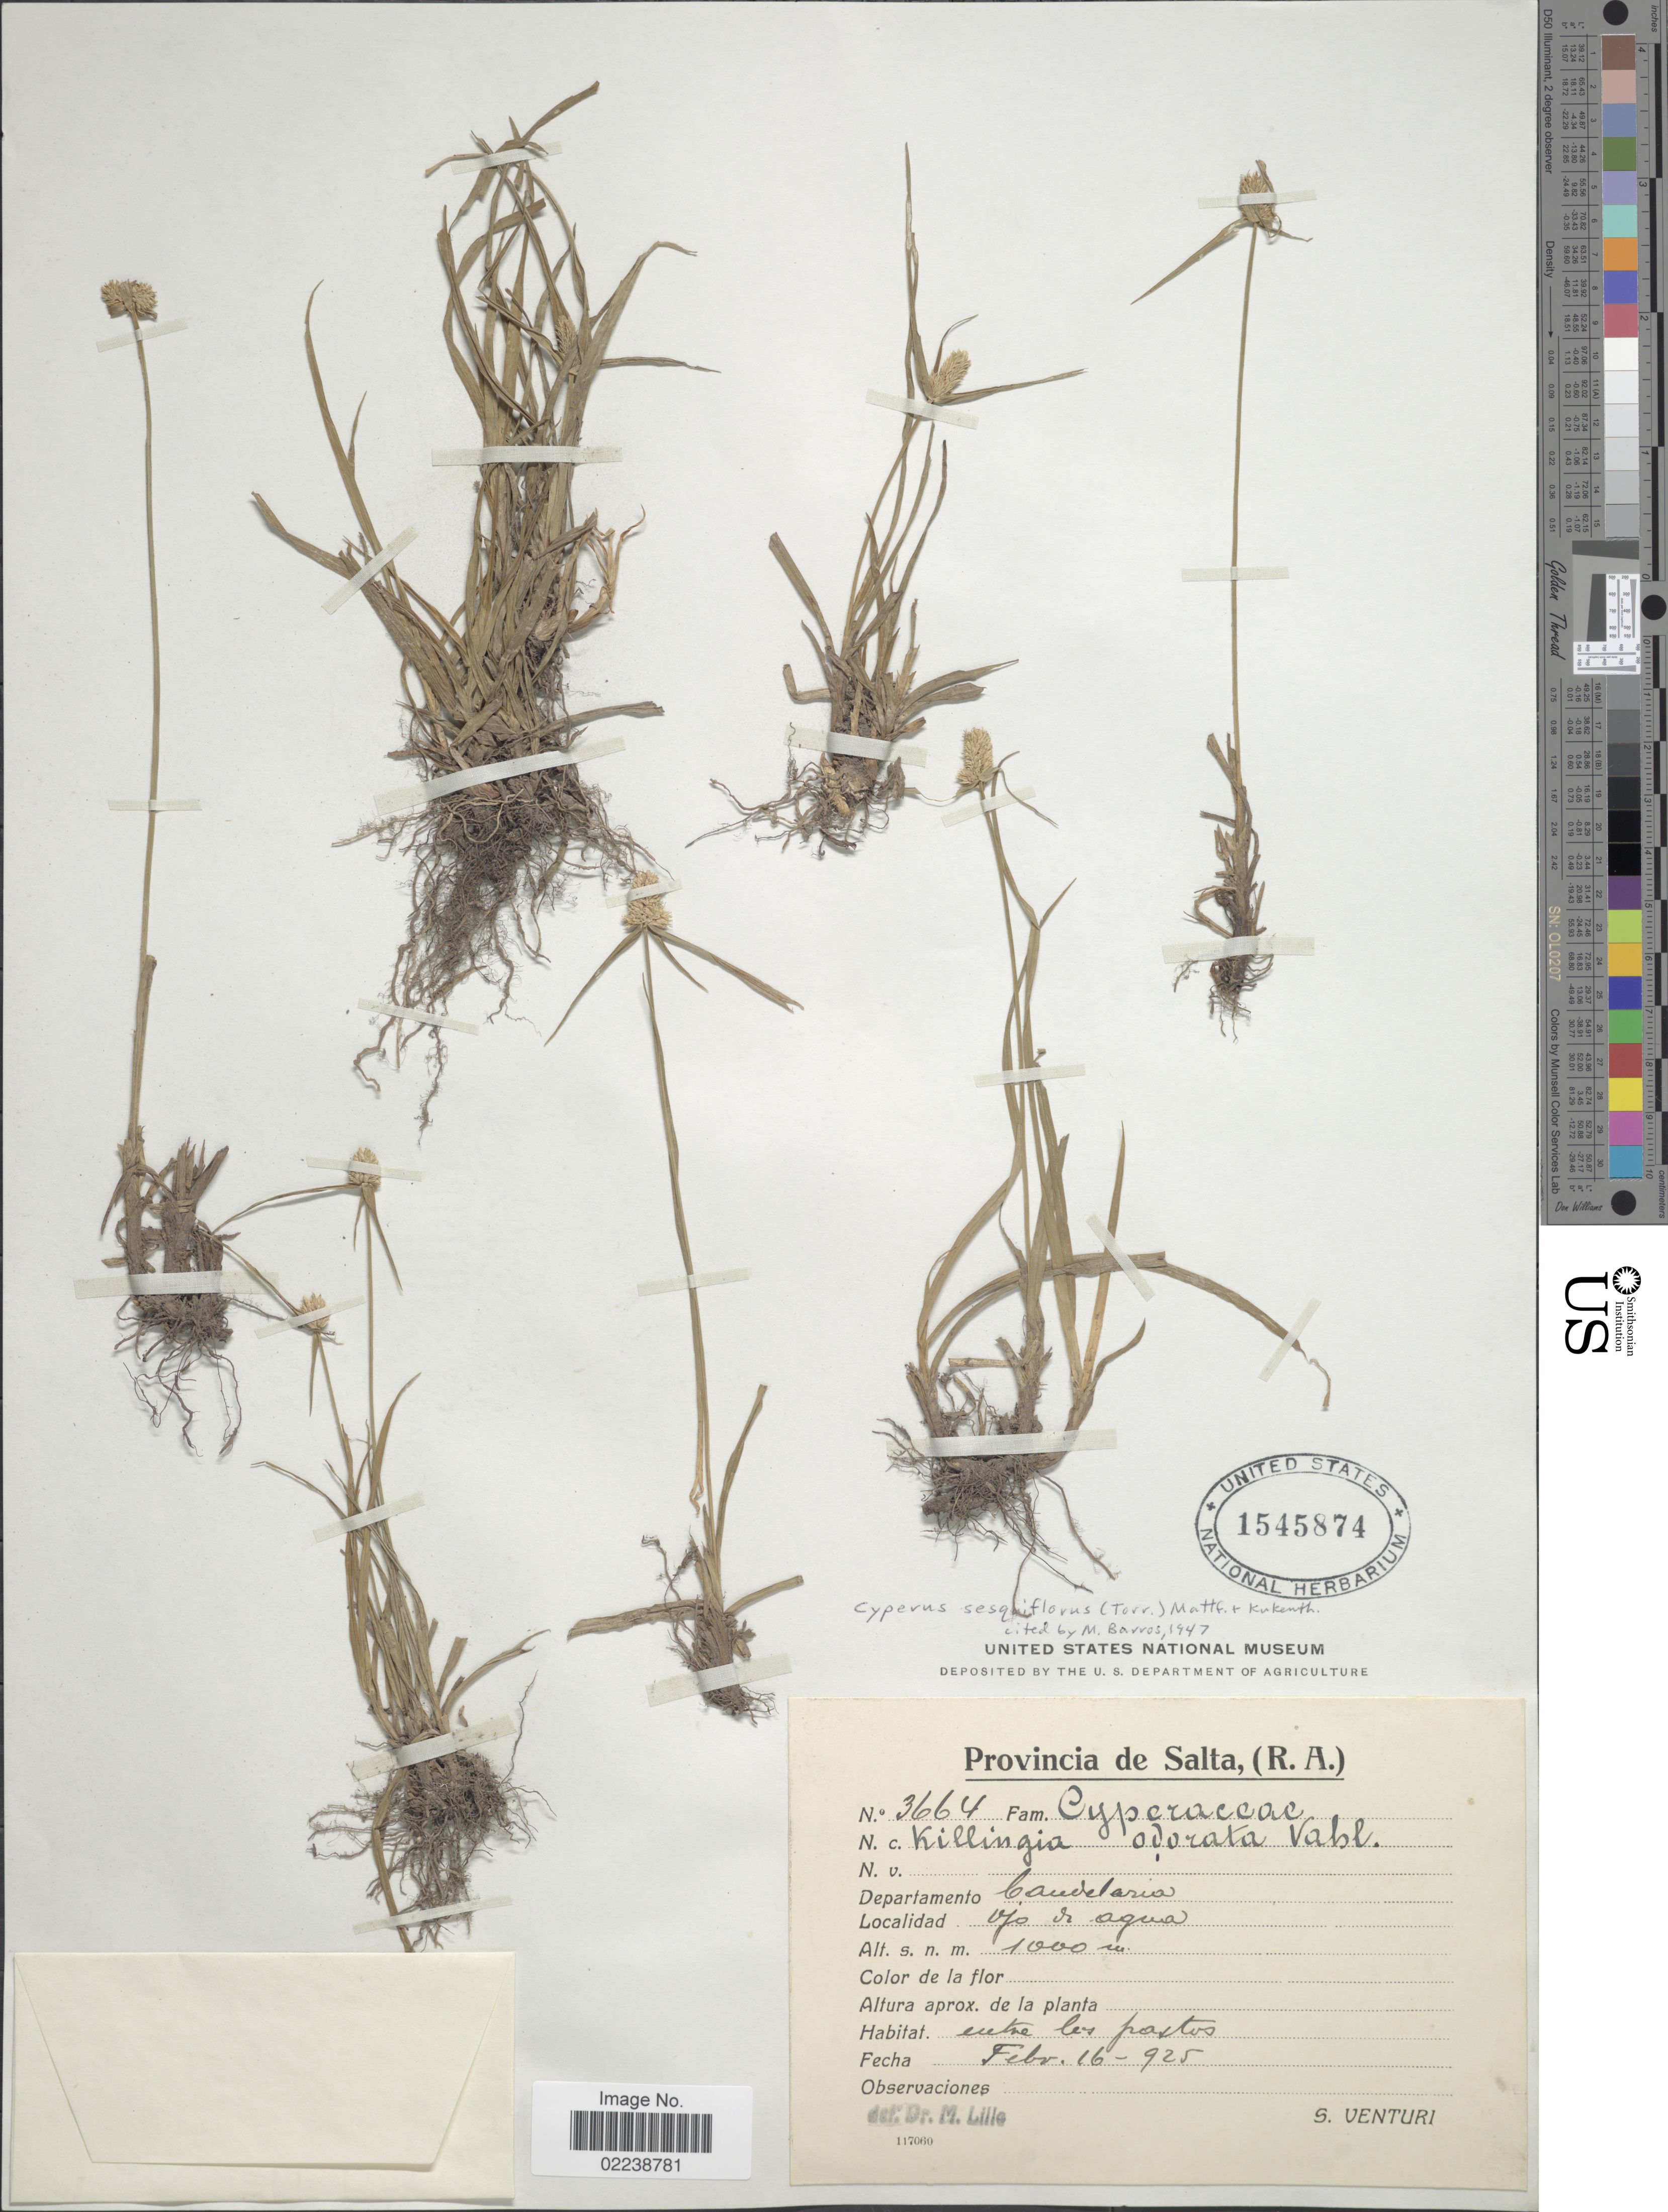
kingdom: Plantae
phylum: Tracheophyta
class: Liliopsida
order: Poales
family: Cyperaceae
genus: Cyperus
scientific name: Cyperus sesquiflorus subsp. sesquiflorus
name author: (Torr.) Mattf. & Kük.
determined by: Strong, M. T., (US), Smithsonian Institution - National Museum of Natural History (UNITED STATES)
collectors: S. Venturi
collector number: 3664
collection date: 1925-02-16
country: Argentina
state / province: Salta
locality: (R.A.) Departamento Candelaria, Ojo de Agua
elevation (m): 1000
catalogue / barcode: US 1545874